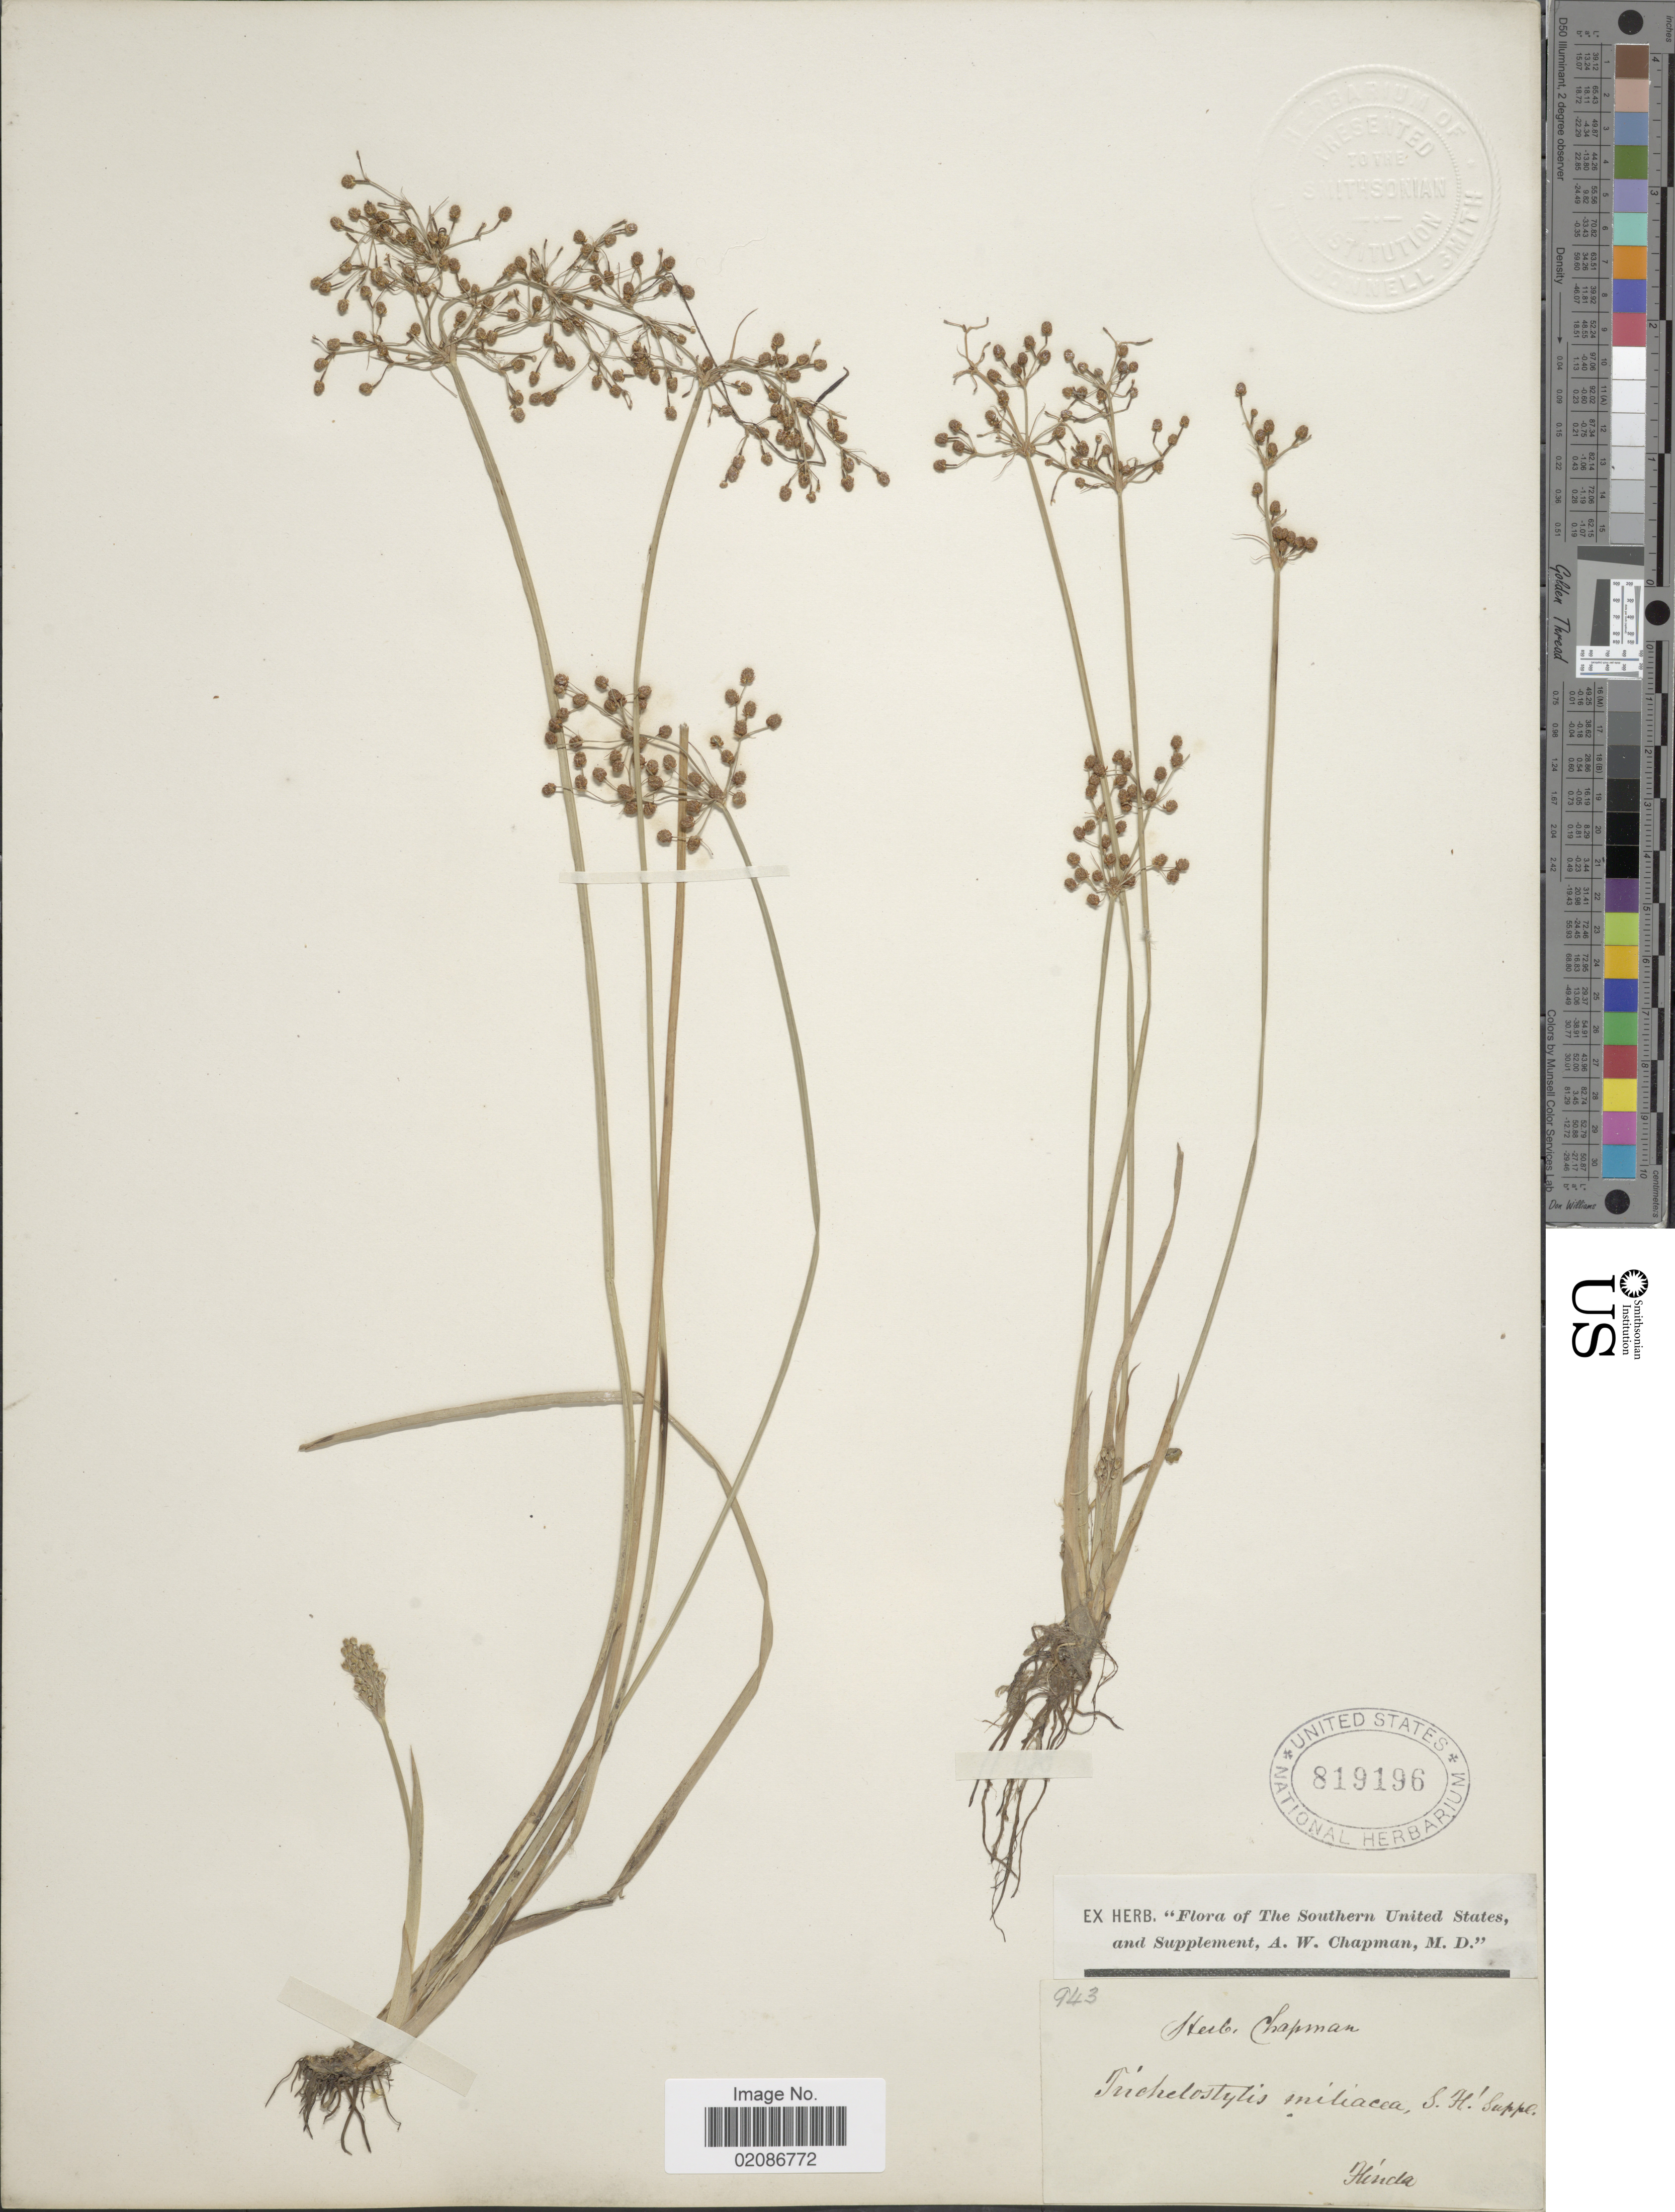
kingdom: Plantae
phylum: Tracheophyta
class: Liliopsida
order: Poales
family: Cyperaceae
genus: Fimbristylis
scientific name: Fimbristylis littoralis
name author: Gaudich.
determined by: Strong, M. T., (US), Smithsonian Institution - National Museum of Natural History (UNITED STATES)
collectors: ex herb. A.W. Chapman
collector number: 943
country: United States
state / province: Florida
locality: The Southern United States, and supplement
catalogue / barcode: US 819196